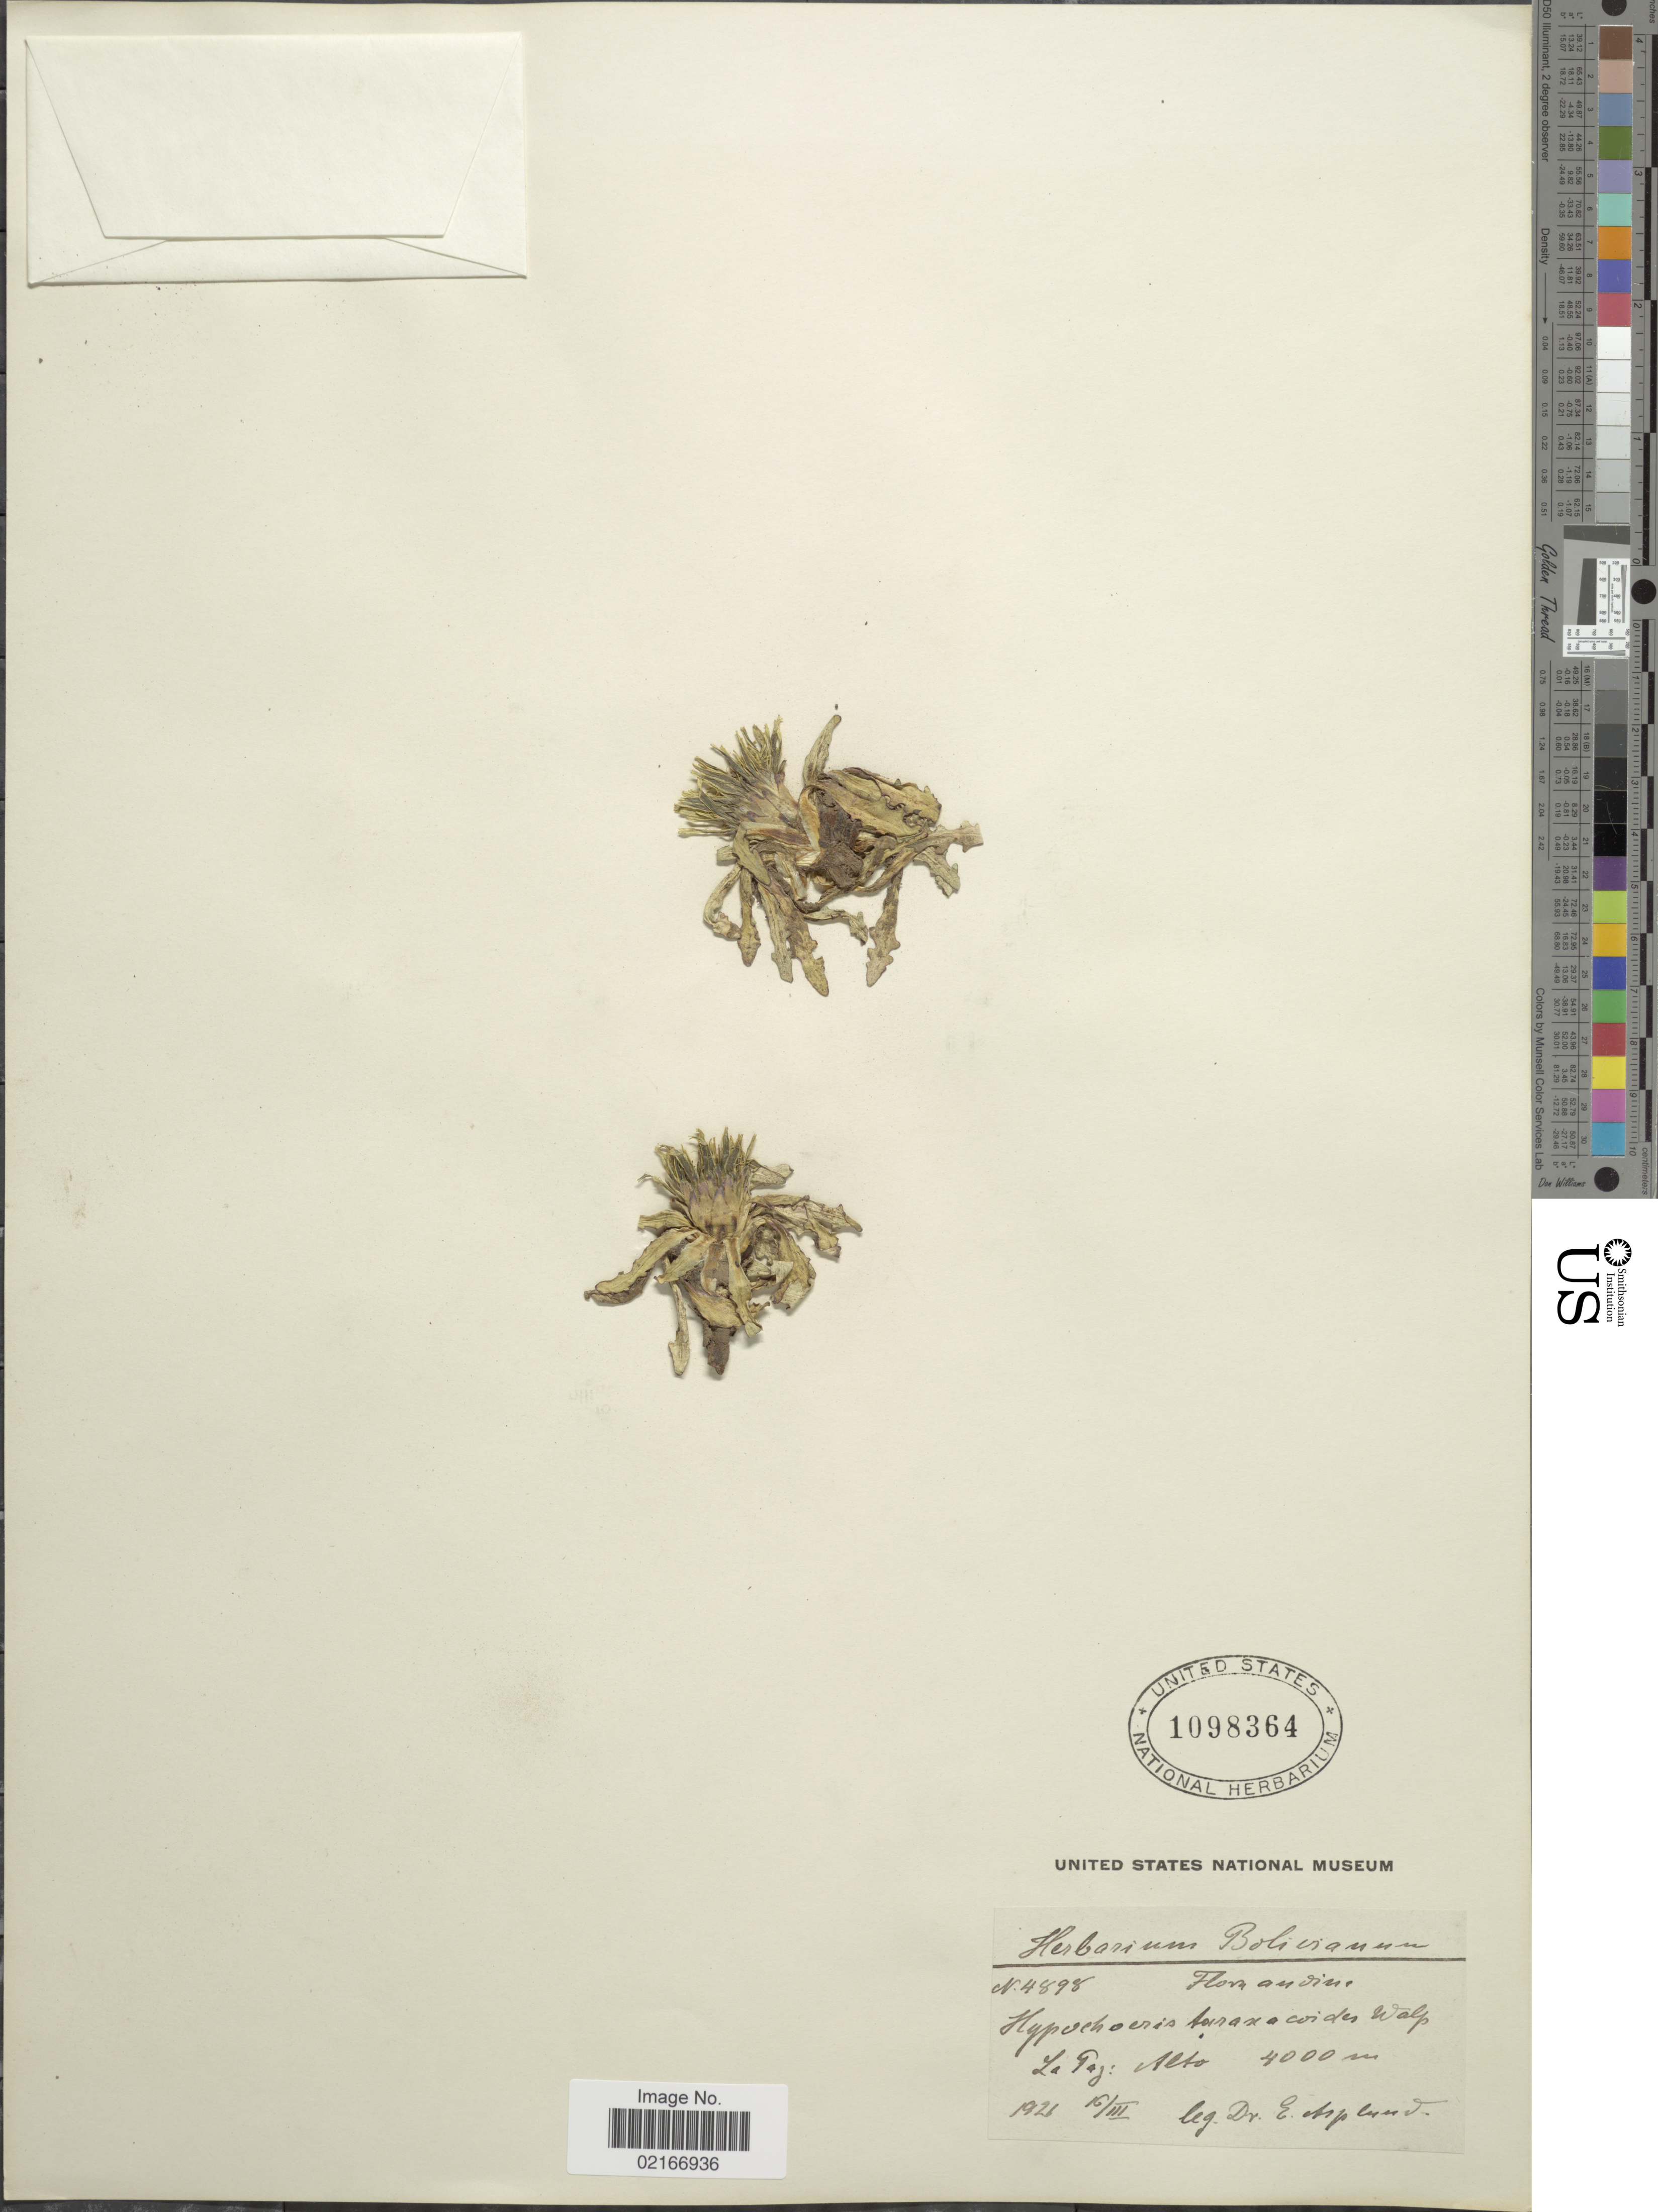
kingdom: Plantae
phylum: Tracheophyta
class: Magnoliopsida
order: Asterales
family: Asteraceae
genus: Hypochaeris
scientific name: Hypochaeris taraxacoides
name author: Ball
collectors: E. Asplund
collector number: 4898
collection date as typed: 1921 16/III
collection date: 1921-03-16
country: Bolivia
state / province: La Paz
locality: Andine. Alto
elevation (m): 4000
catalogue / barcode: US 1098364